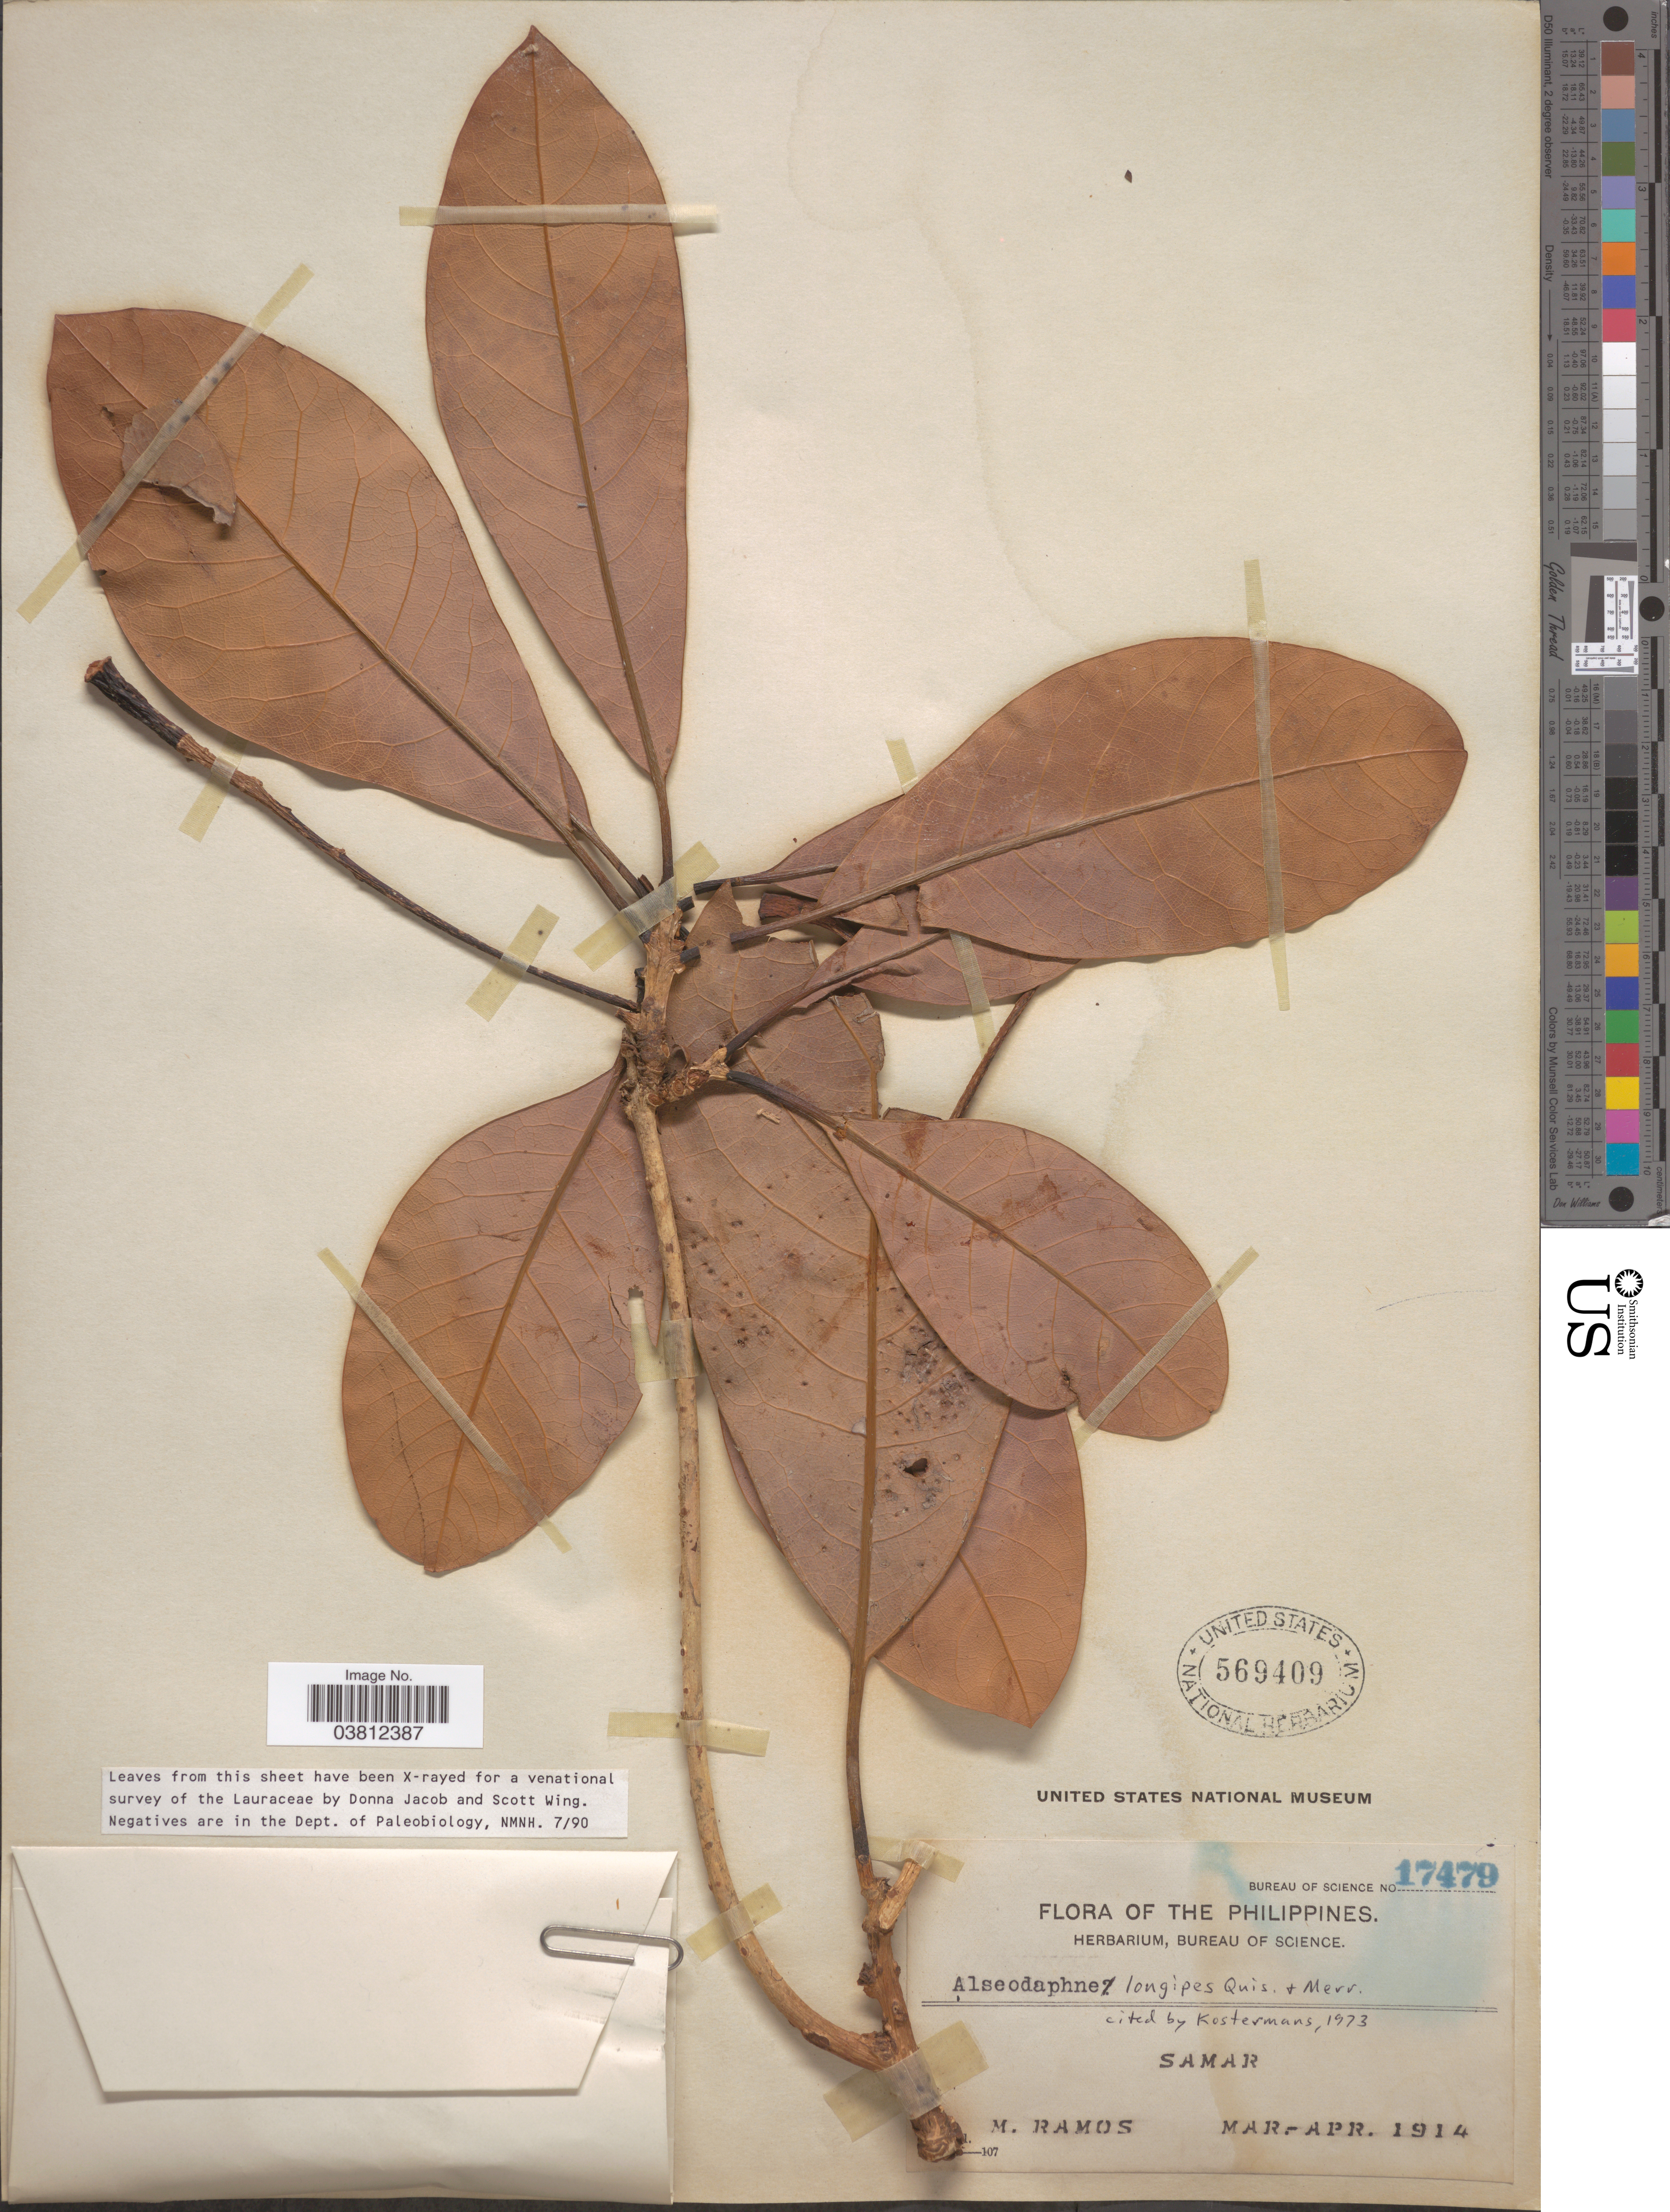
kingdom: Plantae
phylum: Tracheophyta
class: Magnoliopsida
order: Laurales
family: Lauraceae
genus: Alseodaphne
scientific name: Alseodaphne longipes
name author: Quisumb. & Merr.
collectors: M. Ramos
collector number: Bureau of Science 17479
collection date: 1914-03/1914-04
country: Philippines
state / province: Eastern Visayas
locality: Samar.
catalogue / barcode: US 569409